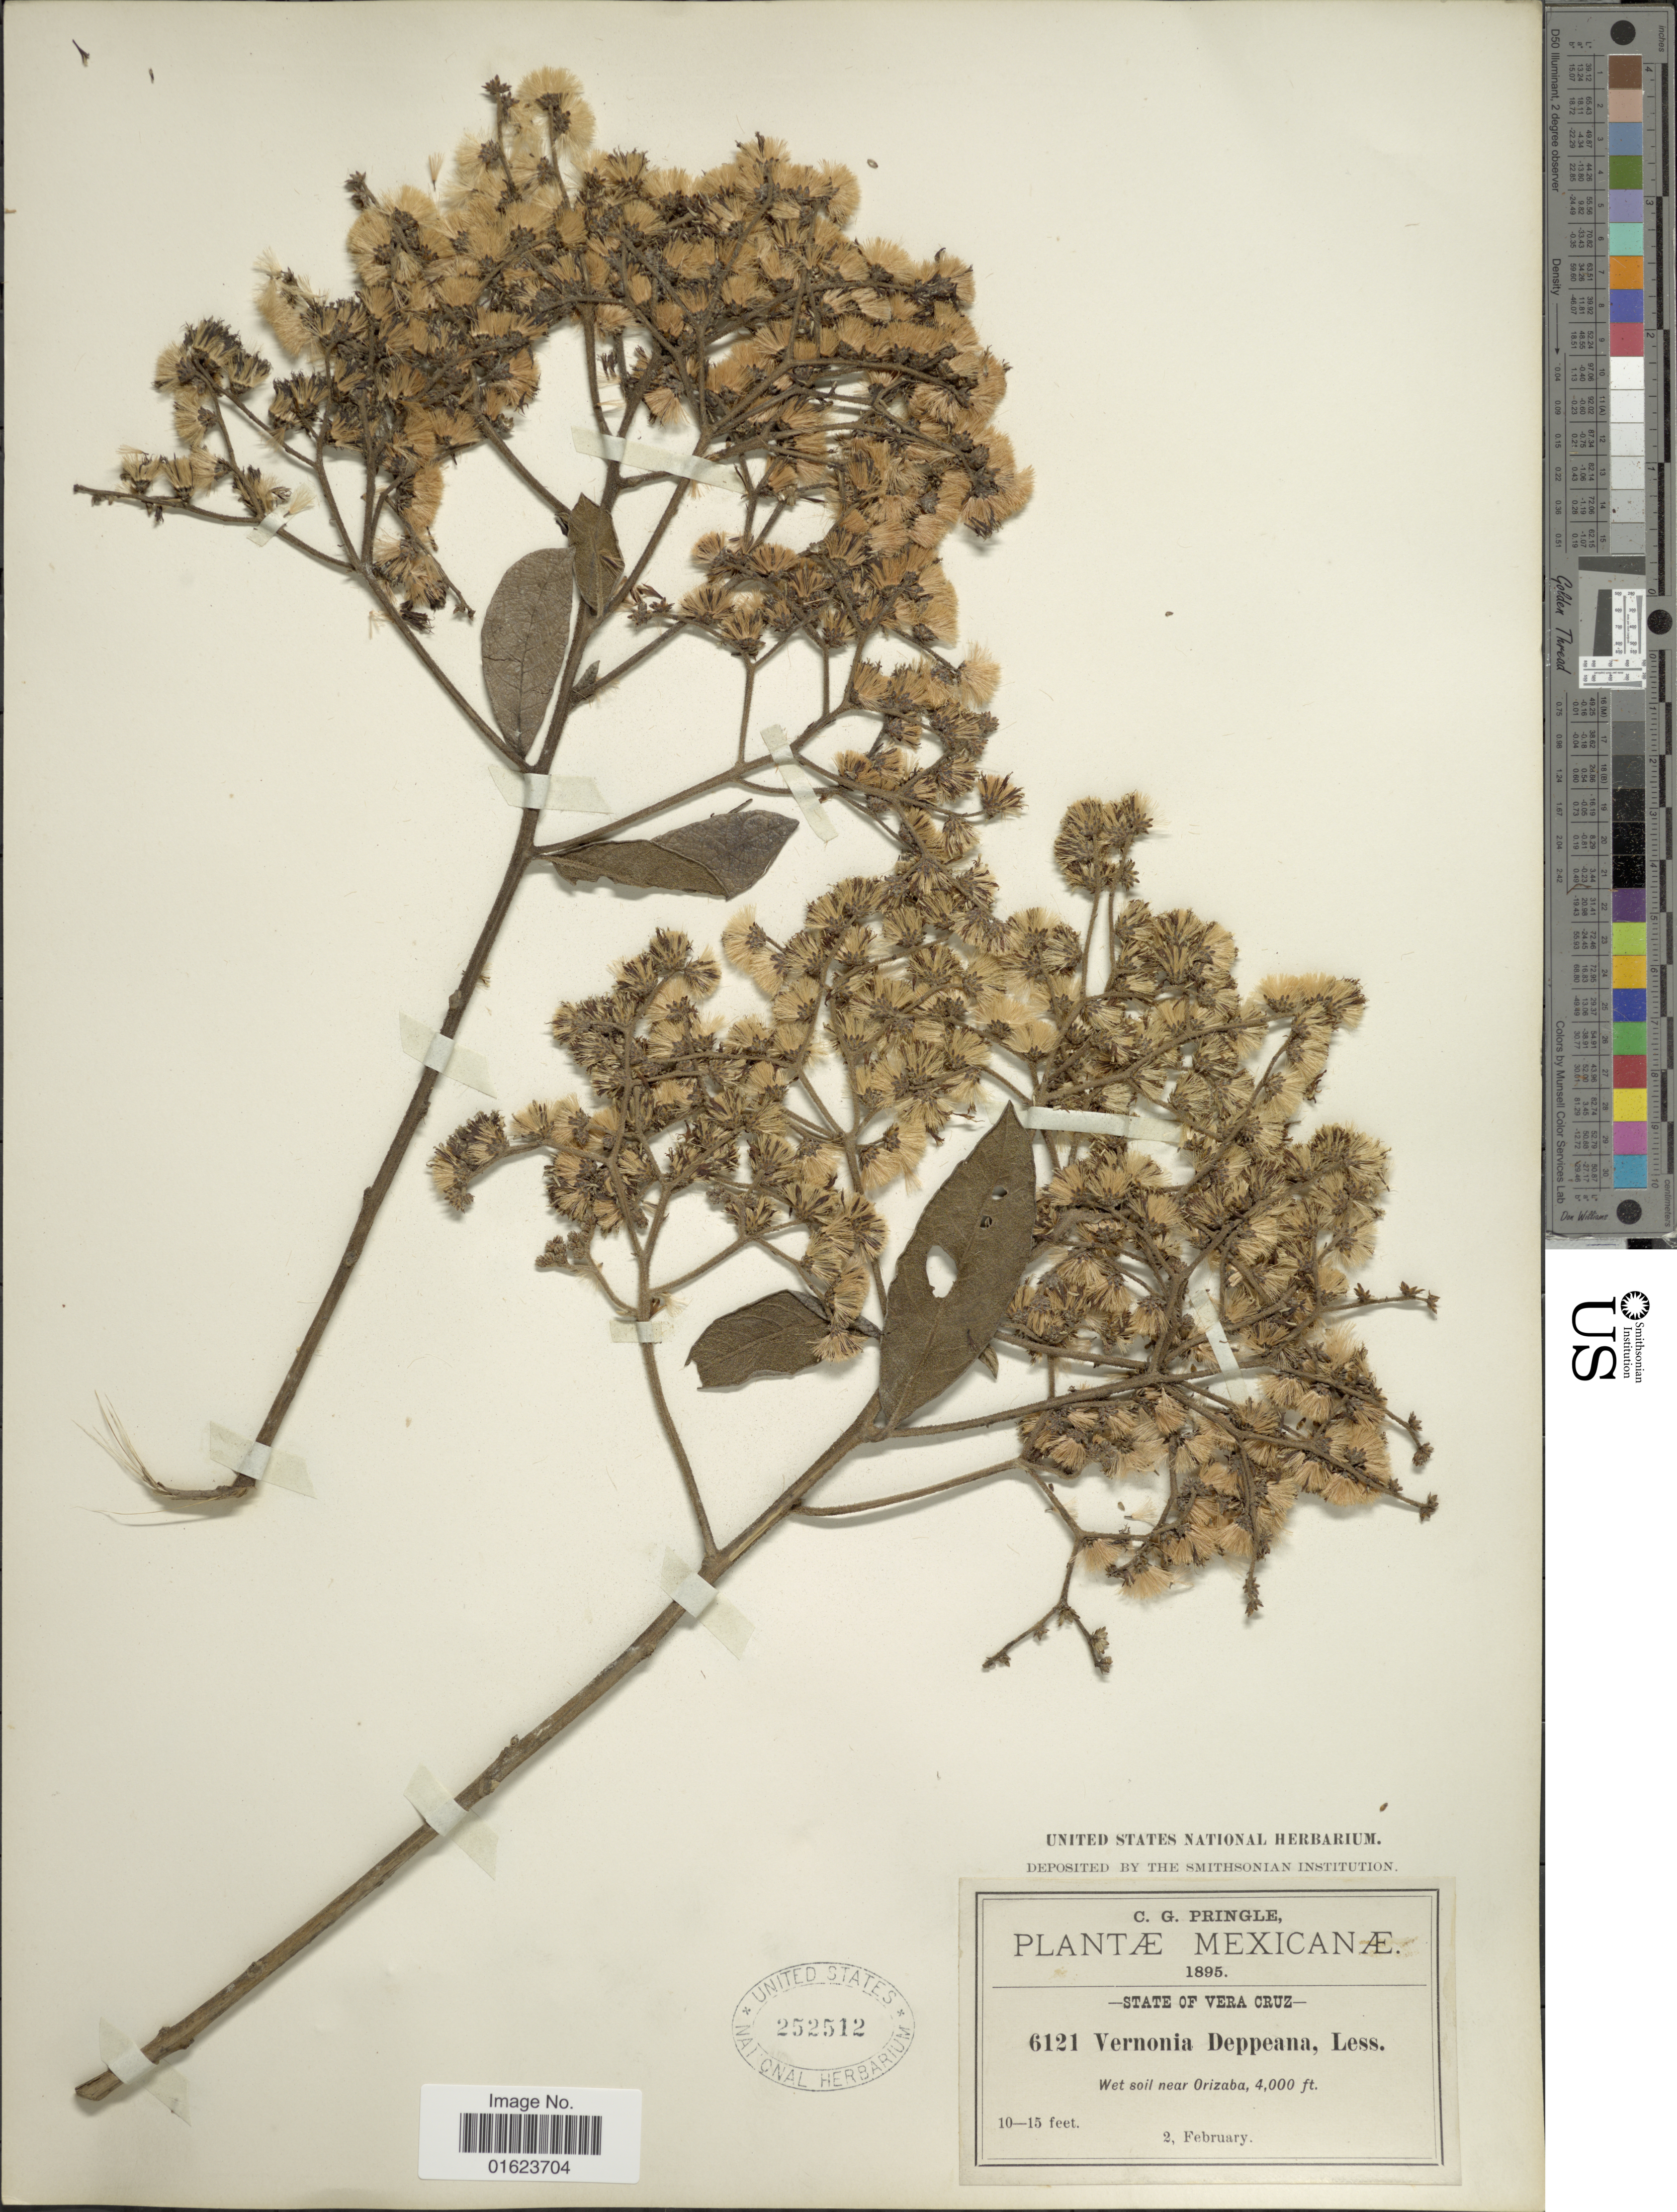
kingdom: Plantae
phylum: Tracheophyta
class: Magnoliopsida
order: Asterales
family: Asteraceae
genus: Vernonanthura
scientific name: Vernonanthura deppeana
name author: (Less.) H. Rob.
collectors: C. G. Pringle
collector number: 6121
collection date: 1895-02-02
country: Mexico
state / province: Veracruz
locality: State of Vera Cruz. Near Orizaba.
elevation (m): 1219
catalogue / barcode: US 252512